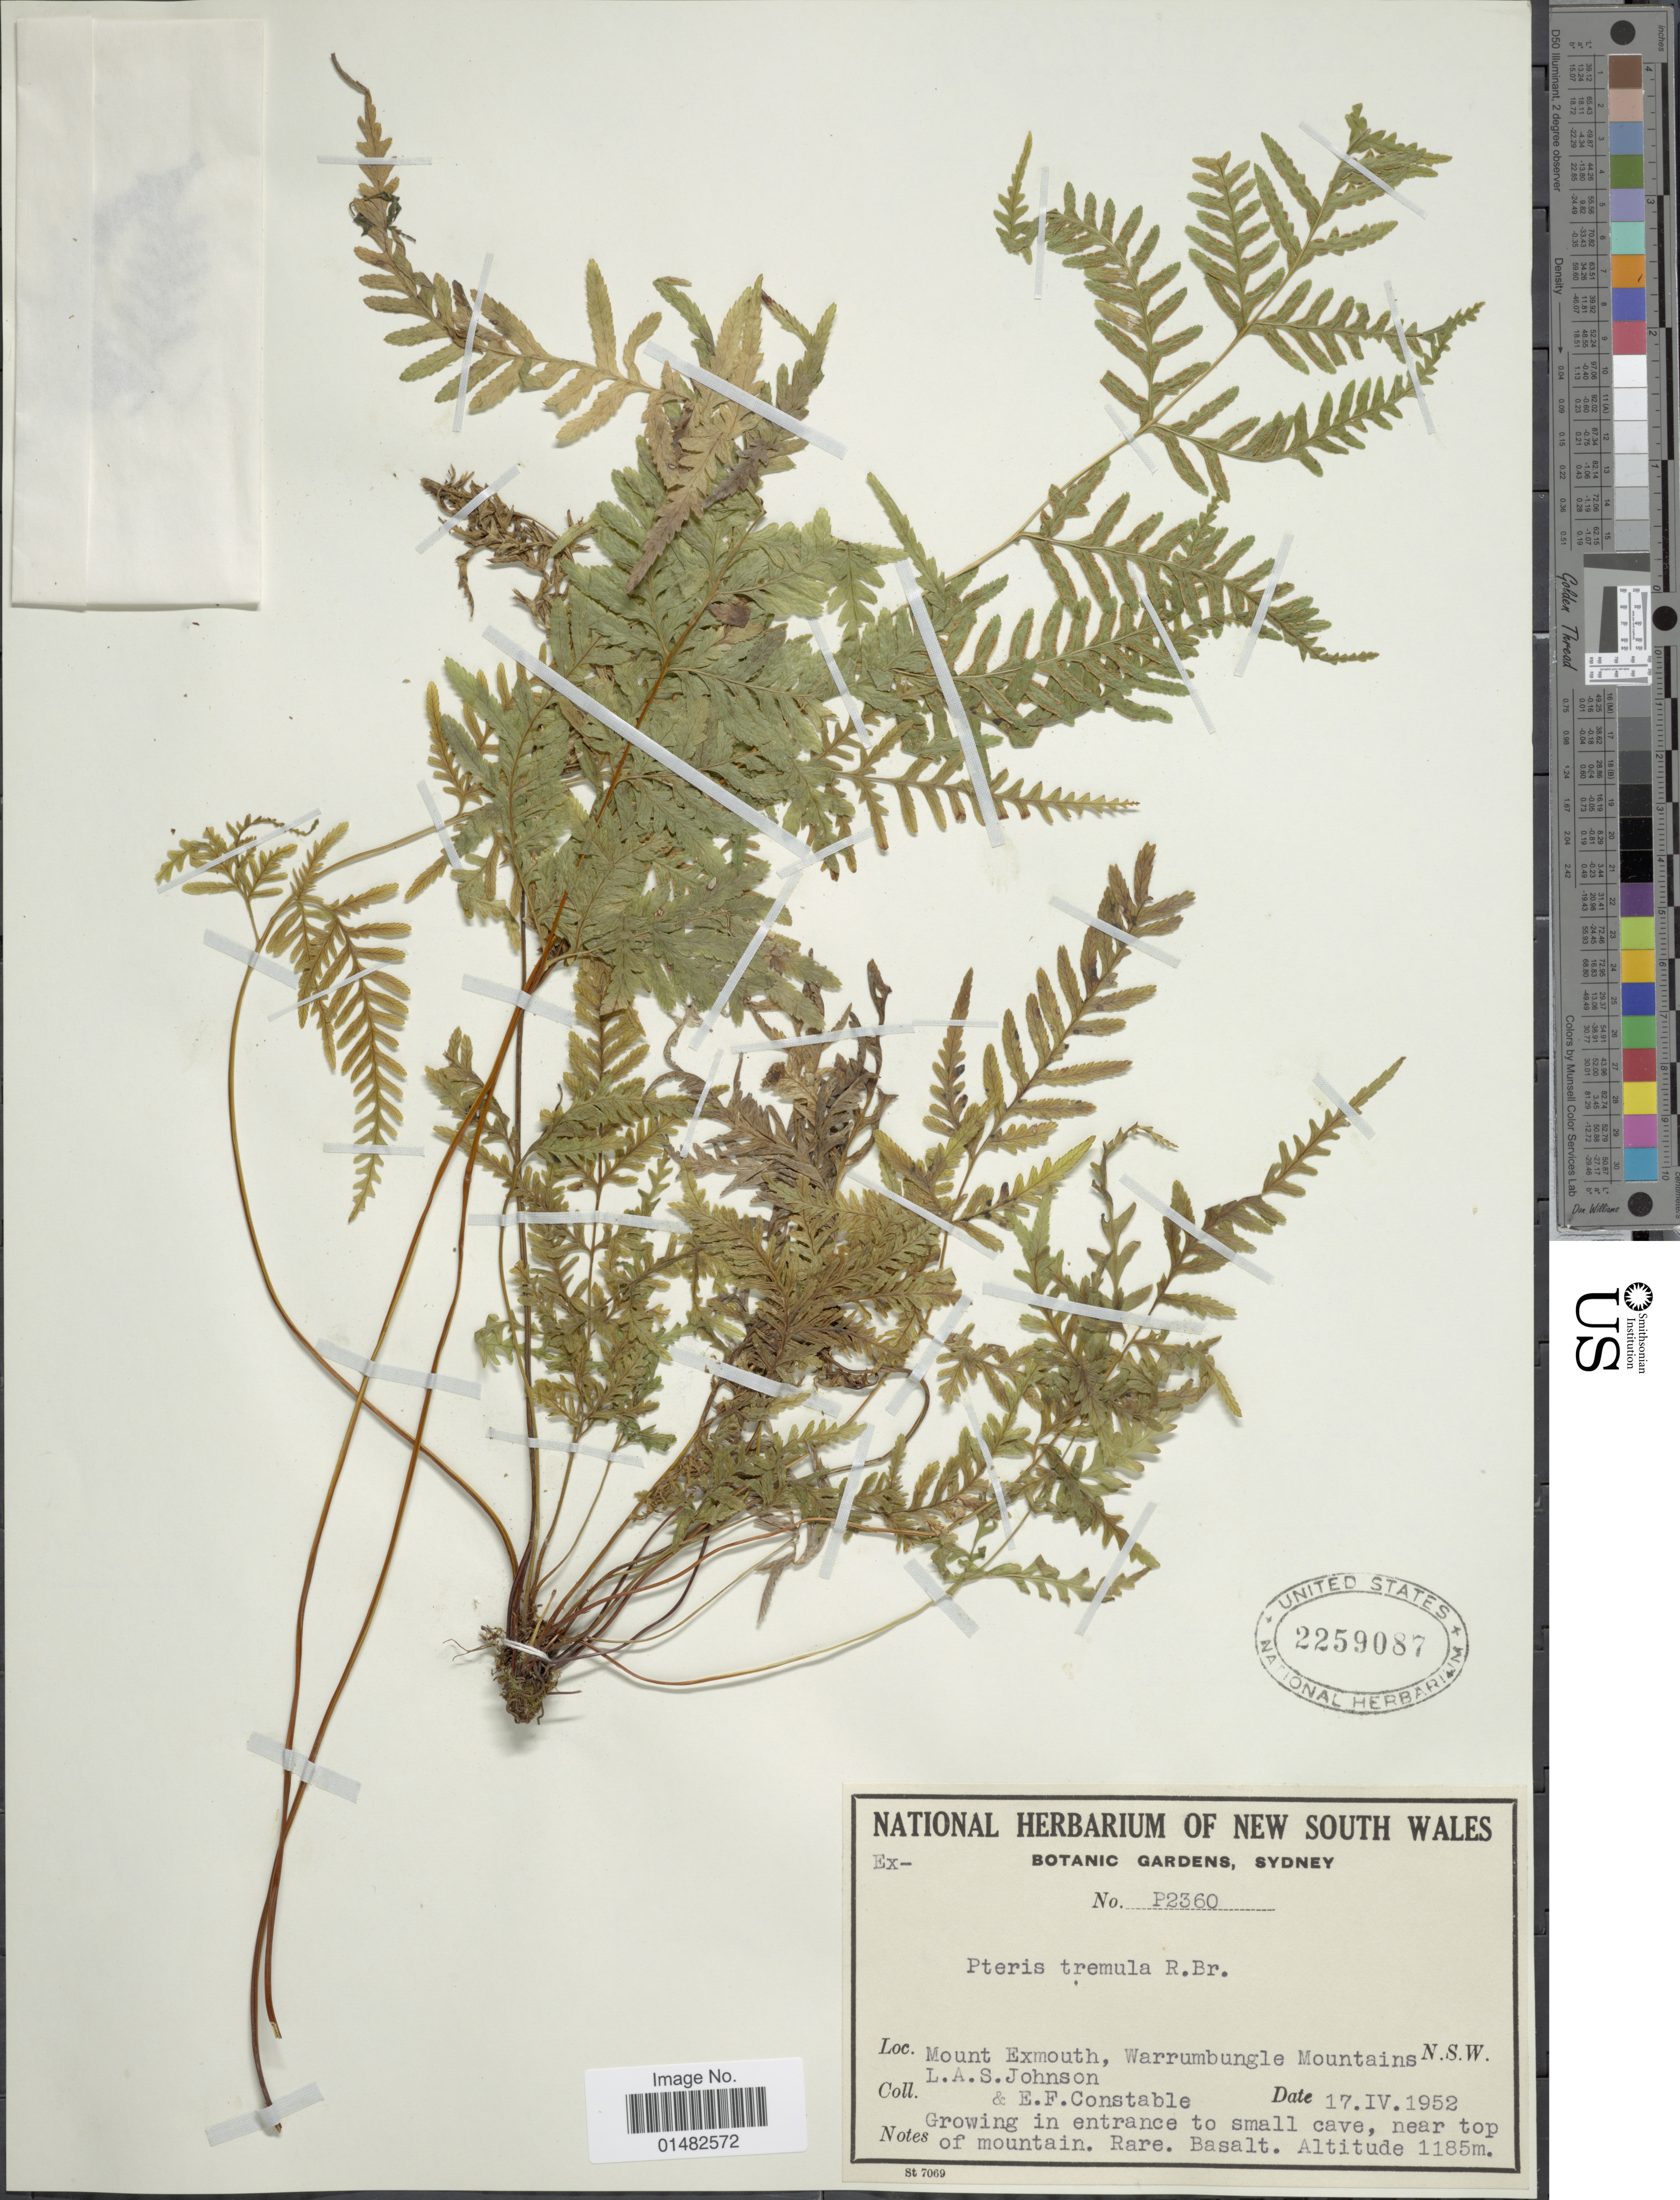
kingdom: Plantae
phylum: Tracheophyta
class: Polypodiopsida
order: Polypodiales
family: Pteridaceae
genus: Pteris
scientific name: Pteris tremula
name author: R. Br.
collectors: L. Johnson & E. F. Constable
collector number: P2360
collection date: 1952-04-17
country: Australia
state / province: New South Wales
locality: Mount Exmouth, Warrumbungle Mountains, N.S.W.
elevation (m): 1185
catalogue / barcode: US 2259087